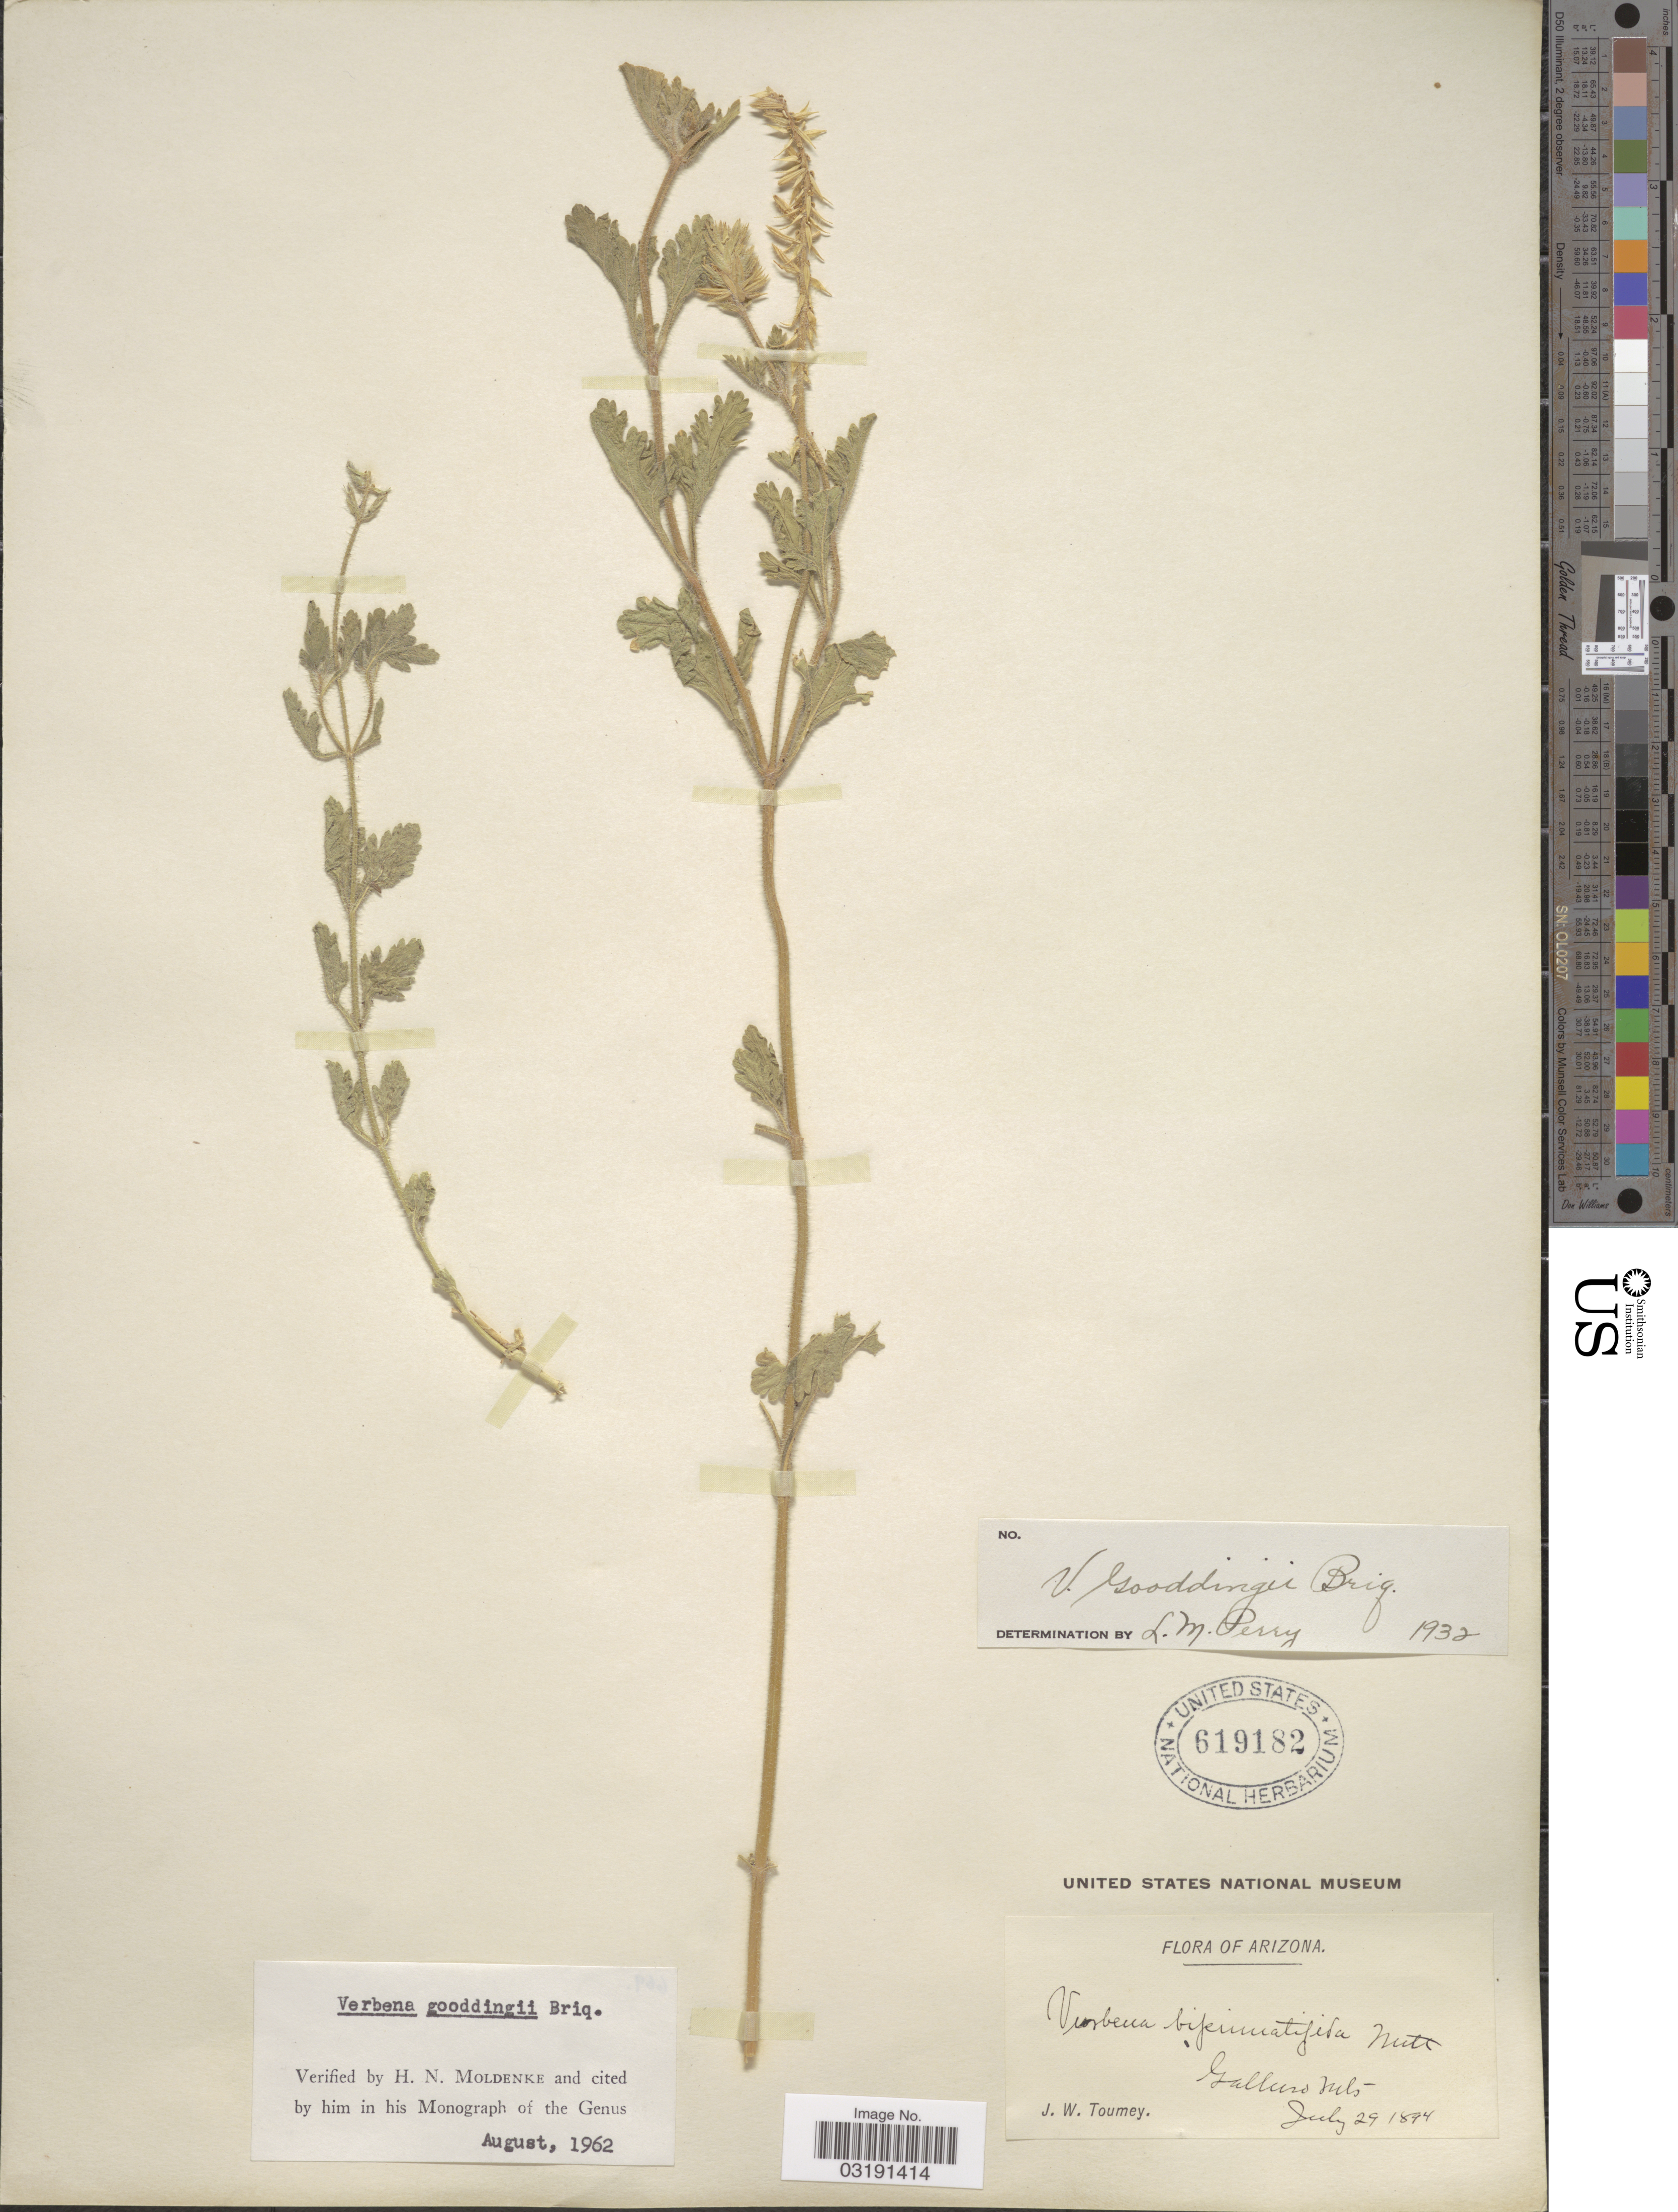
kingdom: Plantae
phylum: Tracheophyta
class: Magnoliopsida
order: Lamiales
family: Verbenaceae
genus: Verbena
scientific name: Verbena gooddingii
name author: Briq.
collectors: J. W. Toumey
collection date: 1894-07-29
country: United States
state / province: Arizona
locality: Galluro Mts.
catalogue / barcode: US 619182